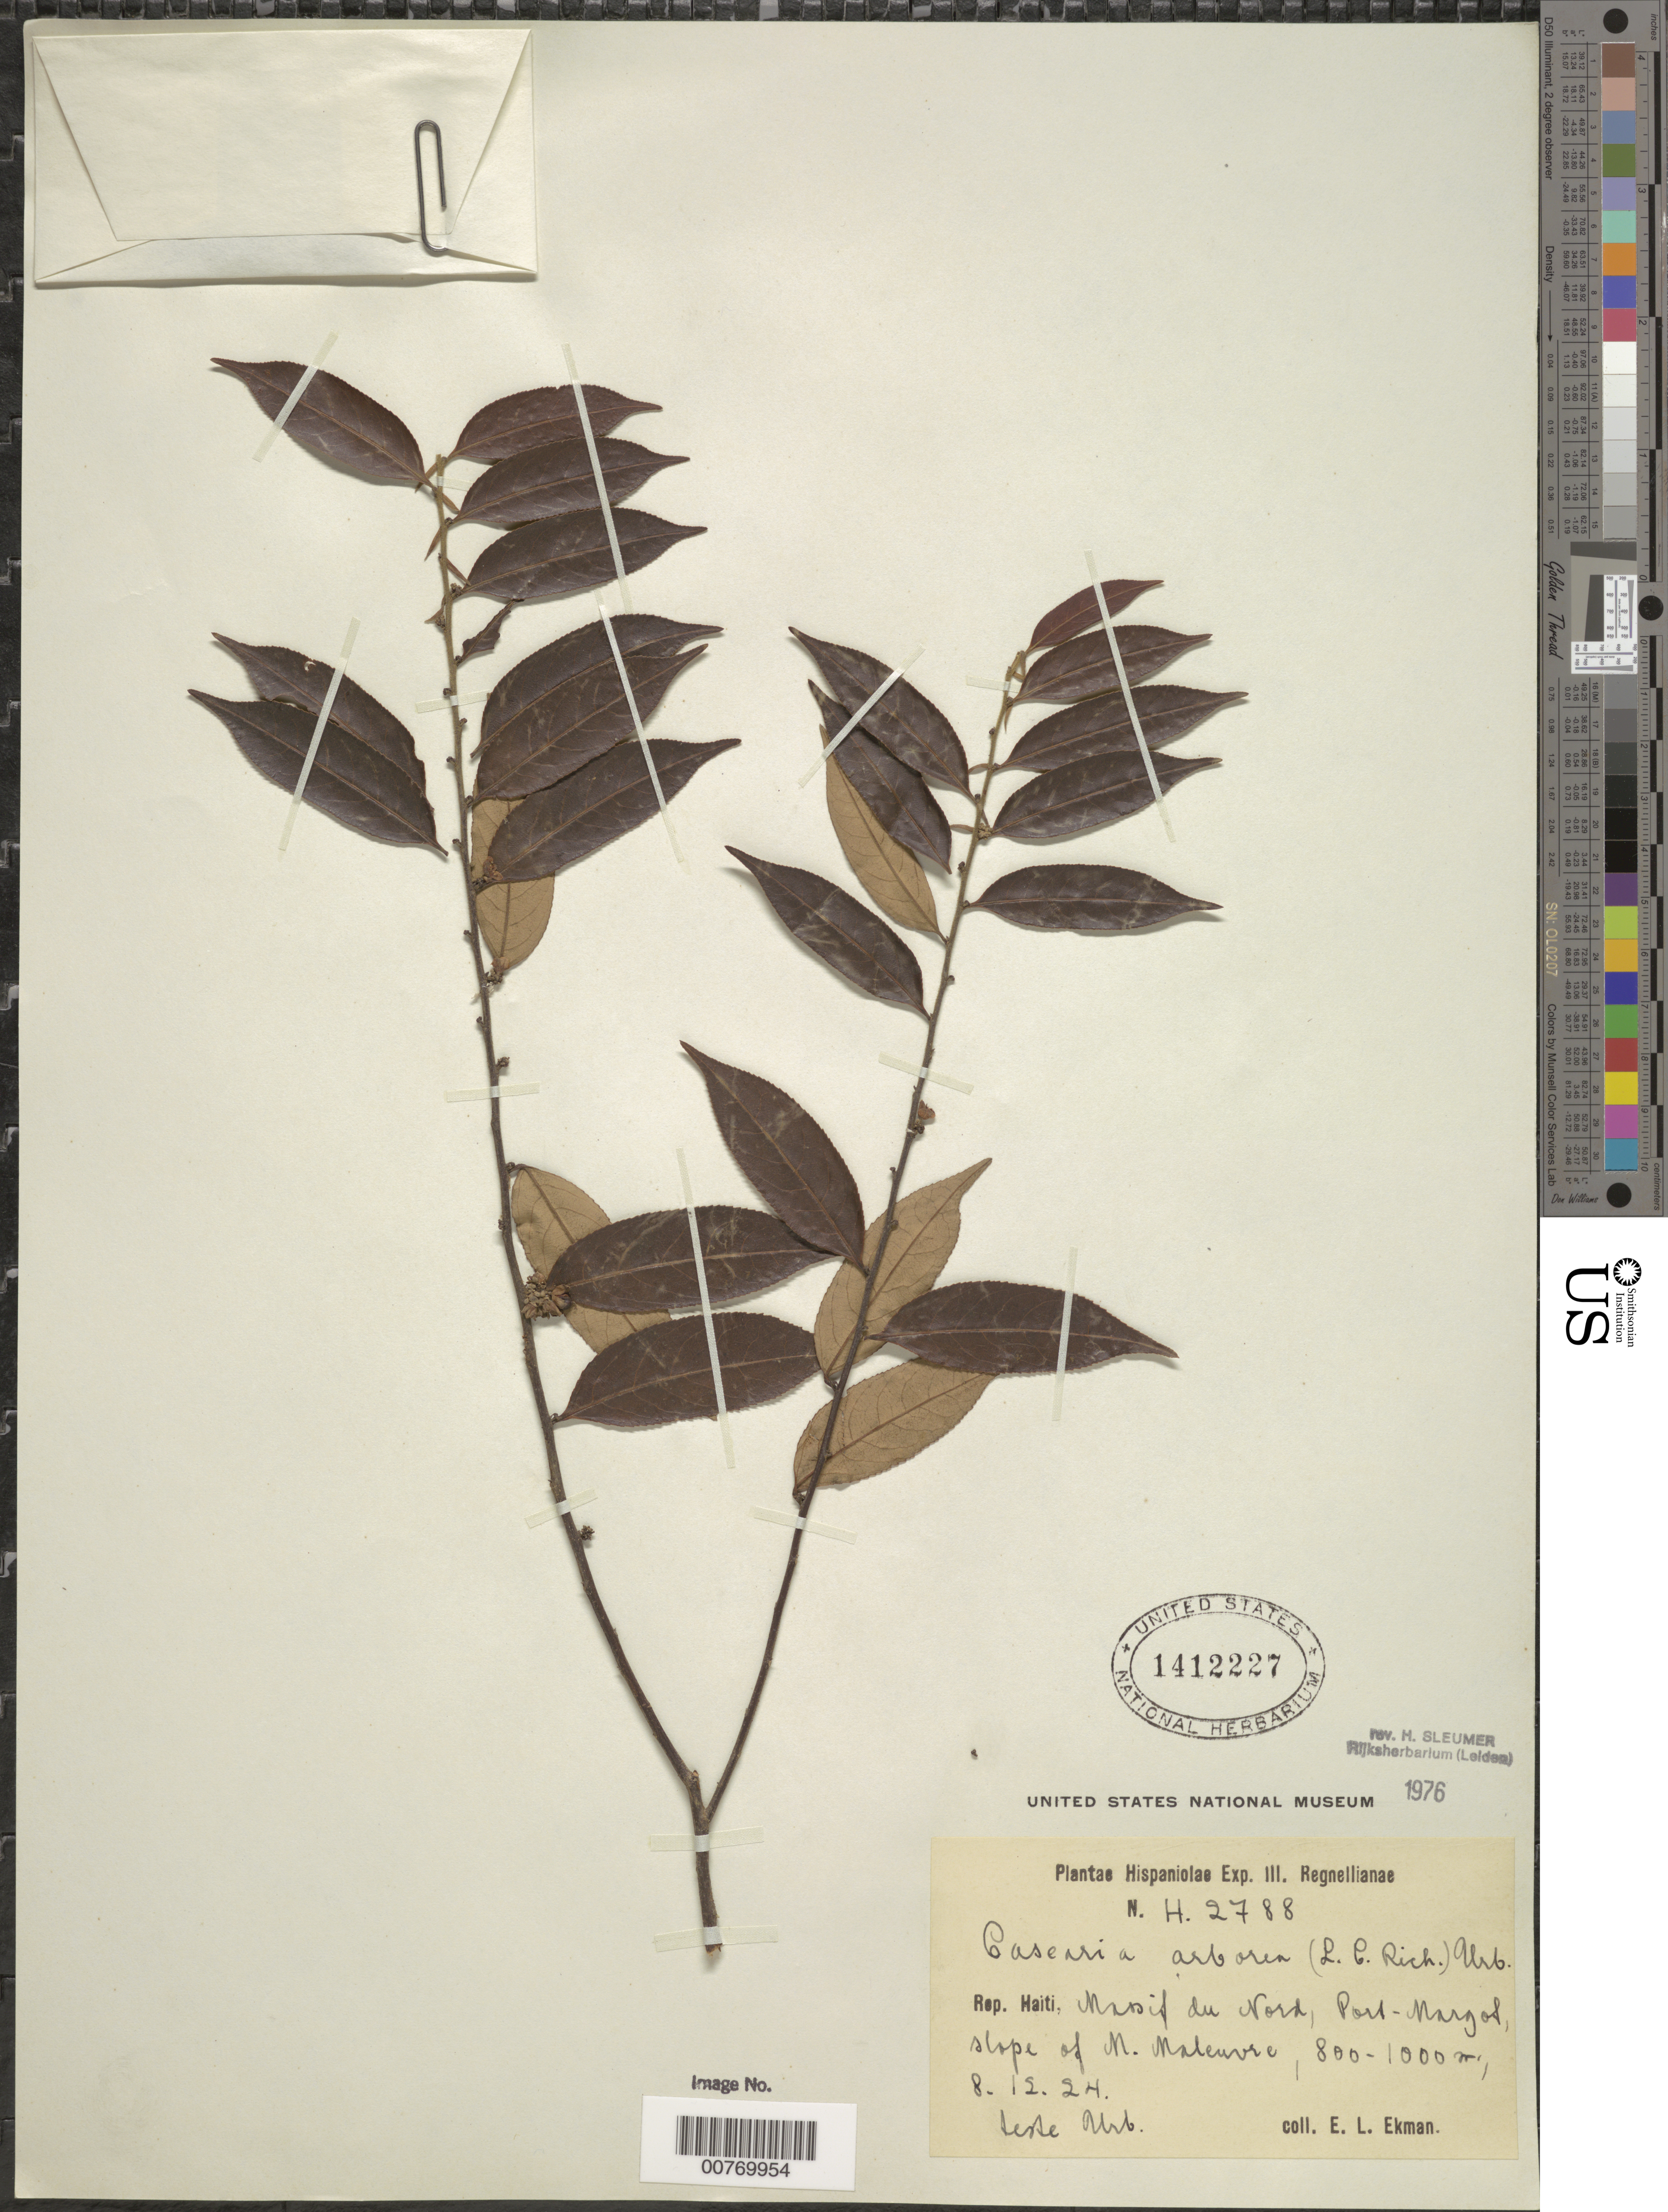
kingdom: Plantae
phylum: Tracheophyta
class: Magnoliopsida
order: Malpighiales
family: Salicaceae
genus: Casearia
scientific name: Casearia arborea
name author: (Rich.) Urb.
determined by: Sleumer, H. O.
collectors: E. L. Ekman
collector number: H 2788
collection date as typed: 08 Dec 1924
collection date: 1924-12-08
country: Haiti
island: Hispaniola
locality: Massif du Nord, Port-Margod, N. Naleuvre.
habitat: Slope.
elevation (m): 800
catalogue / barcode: US 1412227